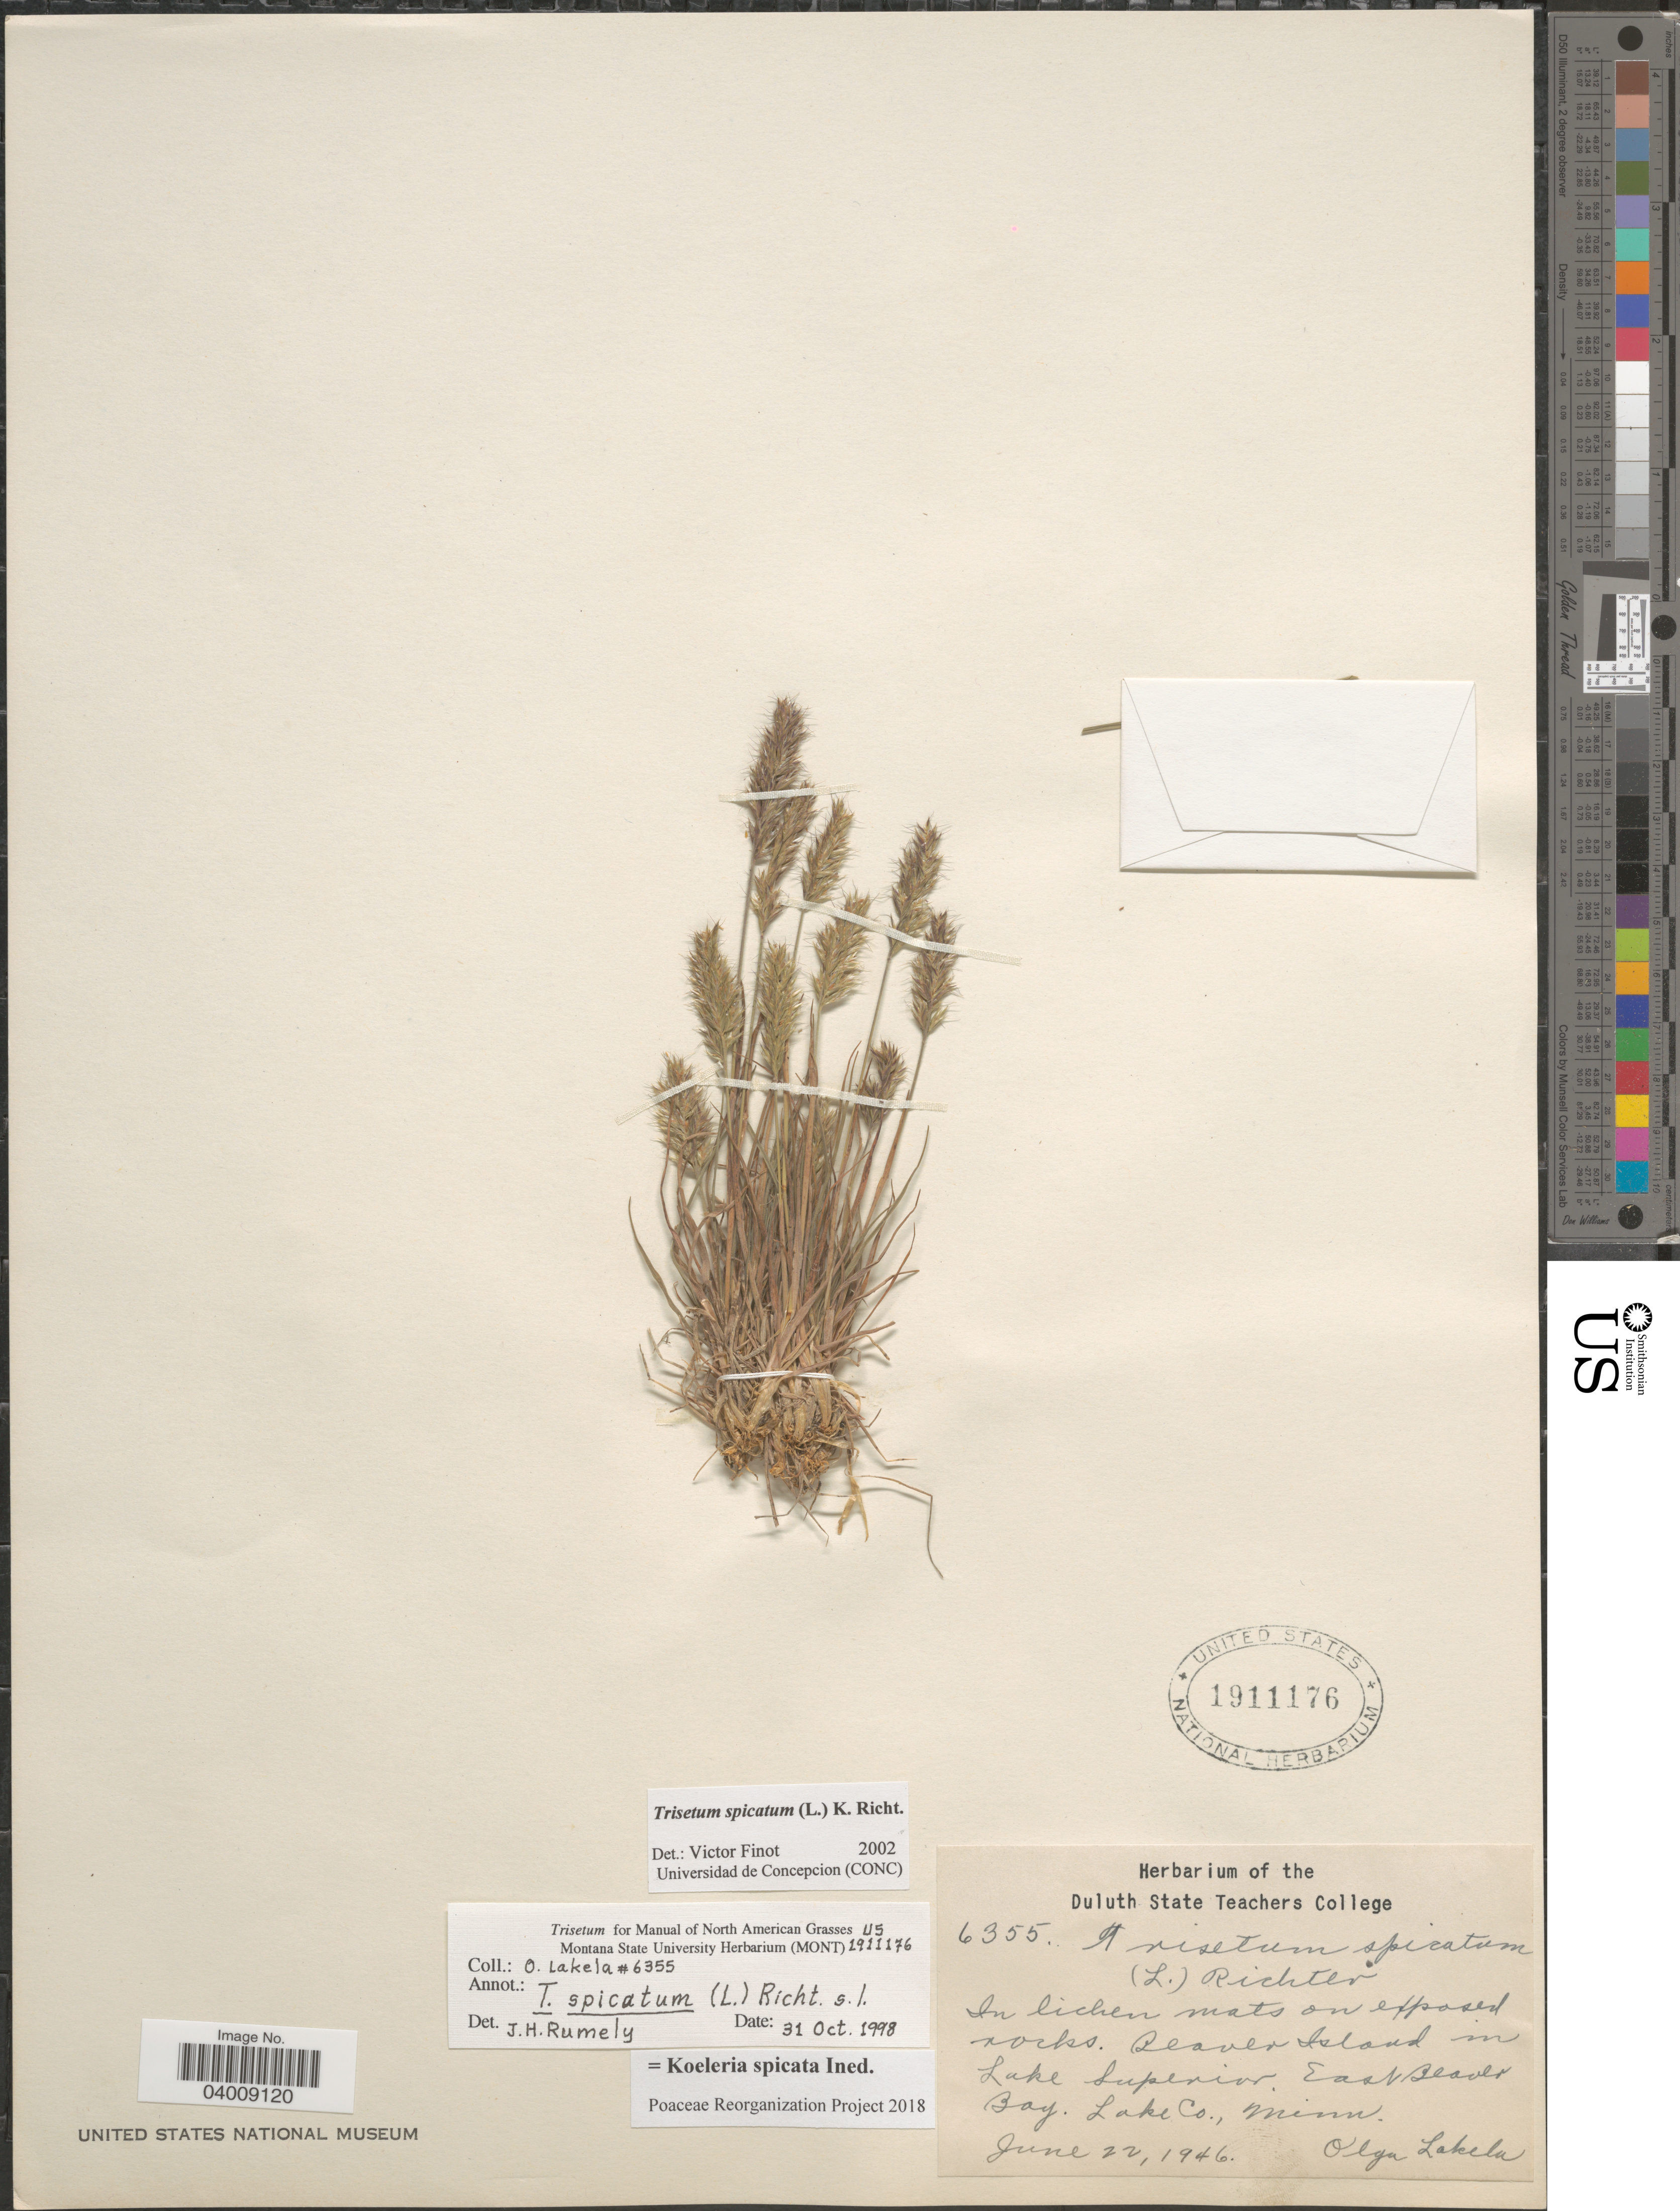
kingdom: Plantae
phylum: Tracheophyta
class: Liliopsida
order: Poales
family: Poaceae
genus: Koeleria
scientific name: Koeleria spicata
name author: (L.) Barberá et al.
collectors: O. K. Lakela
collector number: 6355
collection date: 1946-06-22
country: United States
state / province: Minnesota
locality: Beaver Island in Lake Superior. East Beaver Bay. Lake Co.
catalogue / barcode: US 1911176